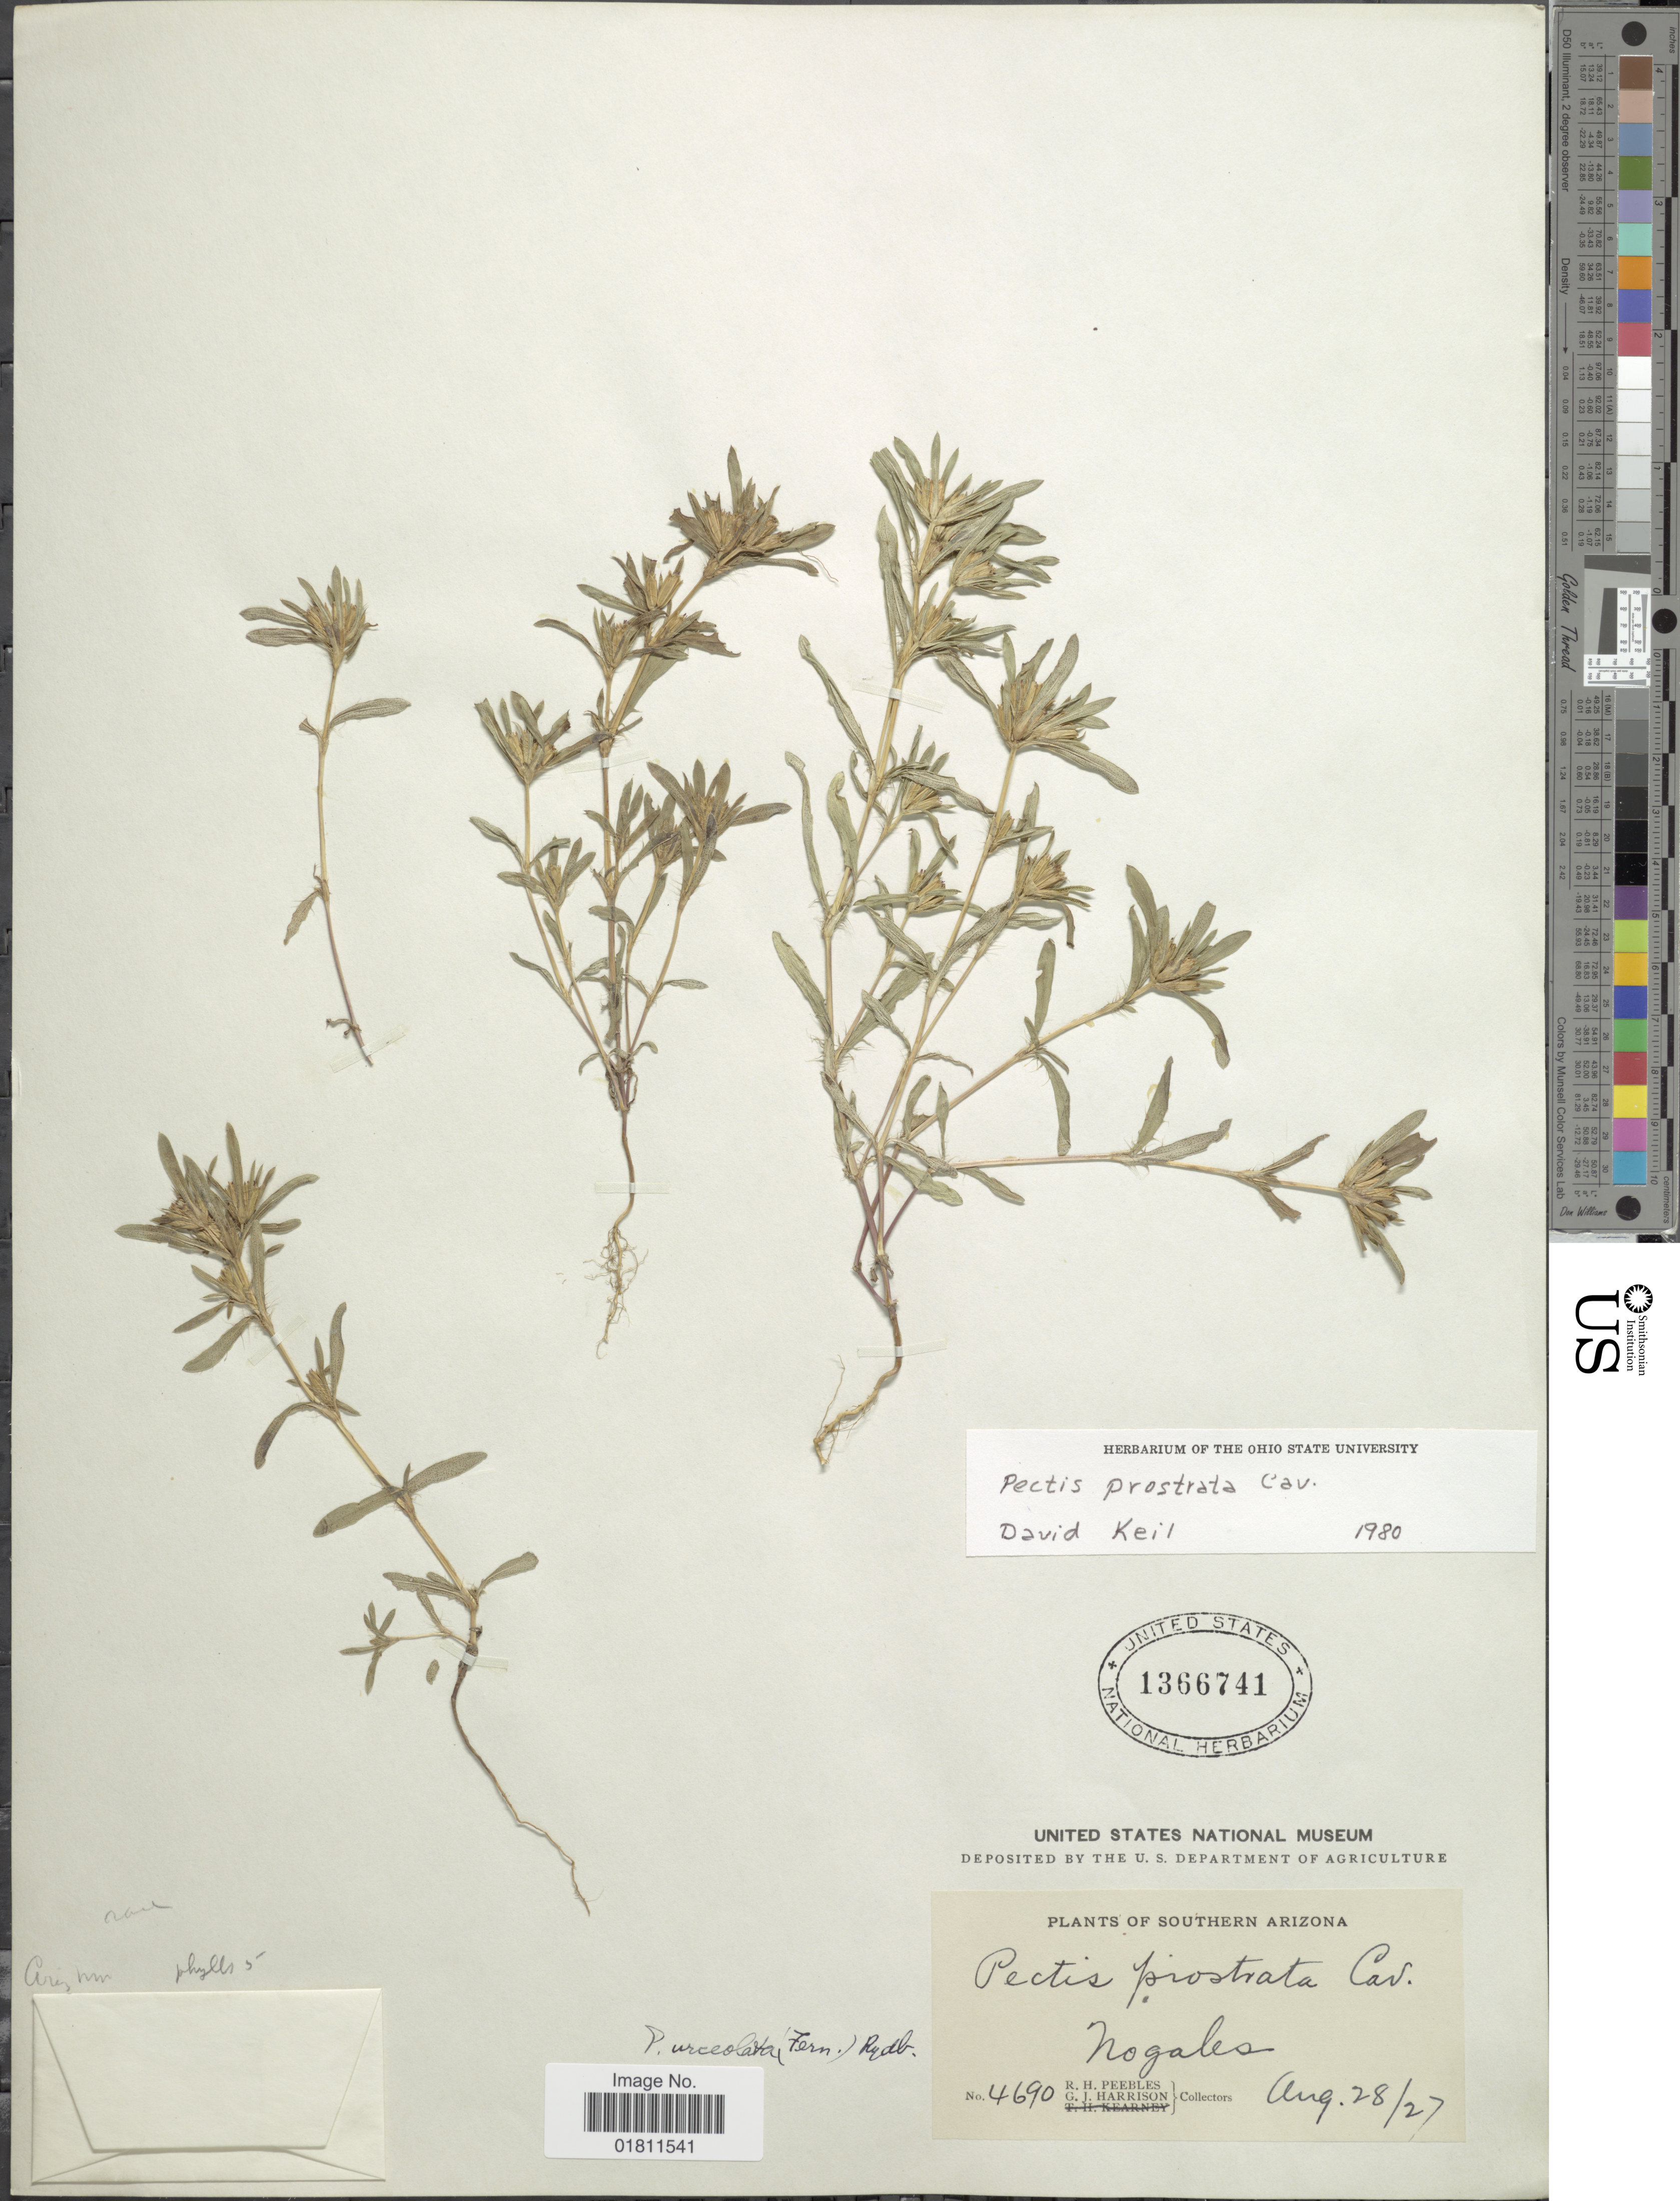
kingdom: Plantae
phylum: Tracheophyta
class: Magnoliopsida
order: Asterales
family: Asteraceae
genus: Pectis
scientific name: Pectis prostrata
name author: Cav.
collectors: R. H. Peebles & G. J. Harrison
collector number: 4690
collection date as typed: Transcribed d/m/y: 28/8/27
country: United States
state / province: Arizona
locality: Southern Arizona Nogales.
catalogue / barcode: US 1366741